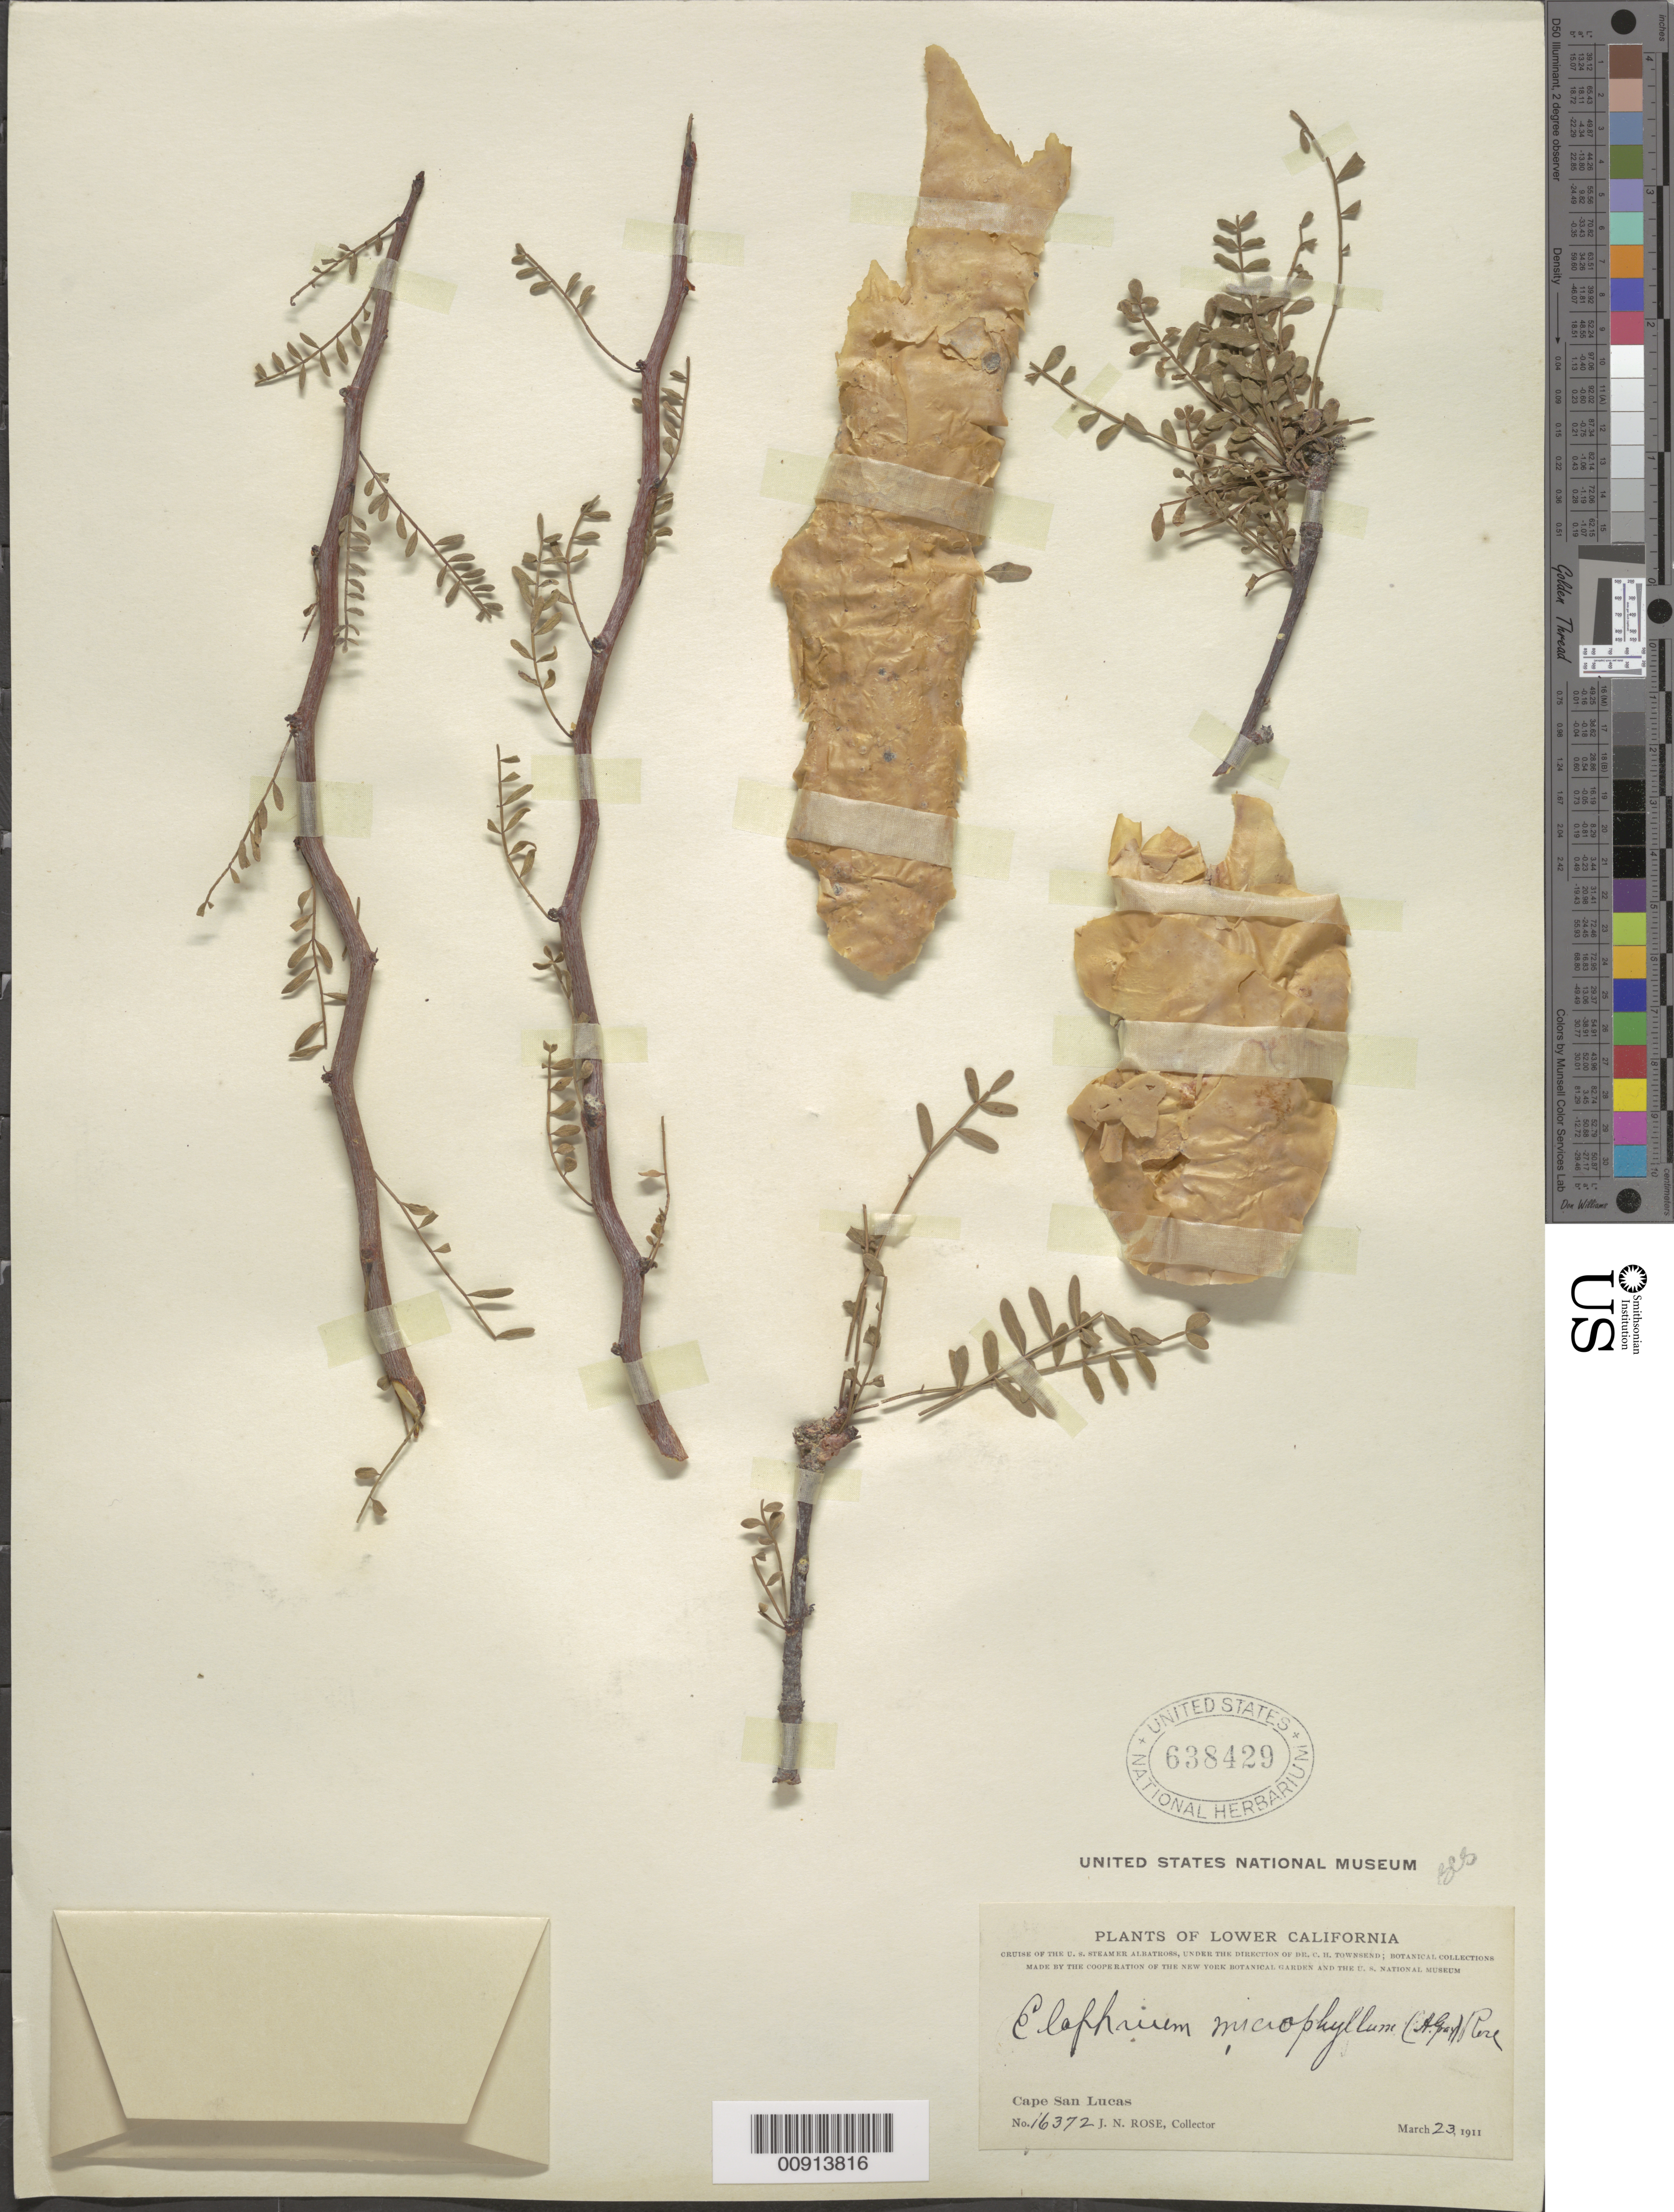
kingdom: Plantae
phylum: Tracheophyta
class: Magnoliopsida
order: Sapindales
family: Burseraceae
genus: Bursera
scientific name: Bursera microphylla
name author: A. Gray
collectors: J. N. Rose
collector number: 16372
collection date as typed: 23 Mar 1911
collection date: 1911-03-23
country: Mexico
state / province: Baja California Sur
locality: Cape San Lucas, Lower California.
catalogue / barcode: US 638429